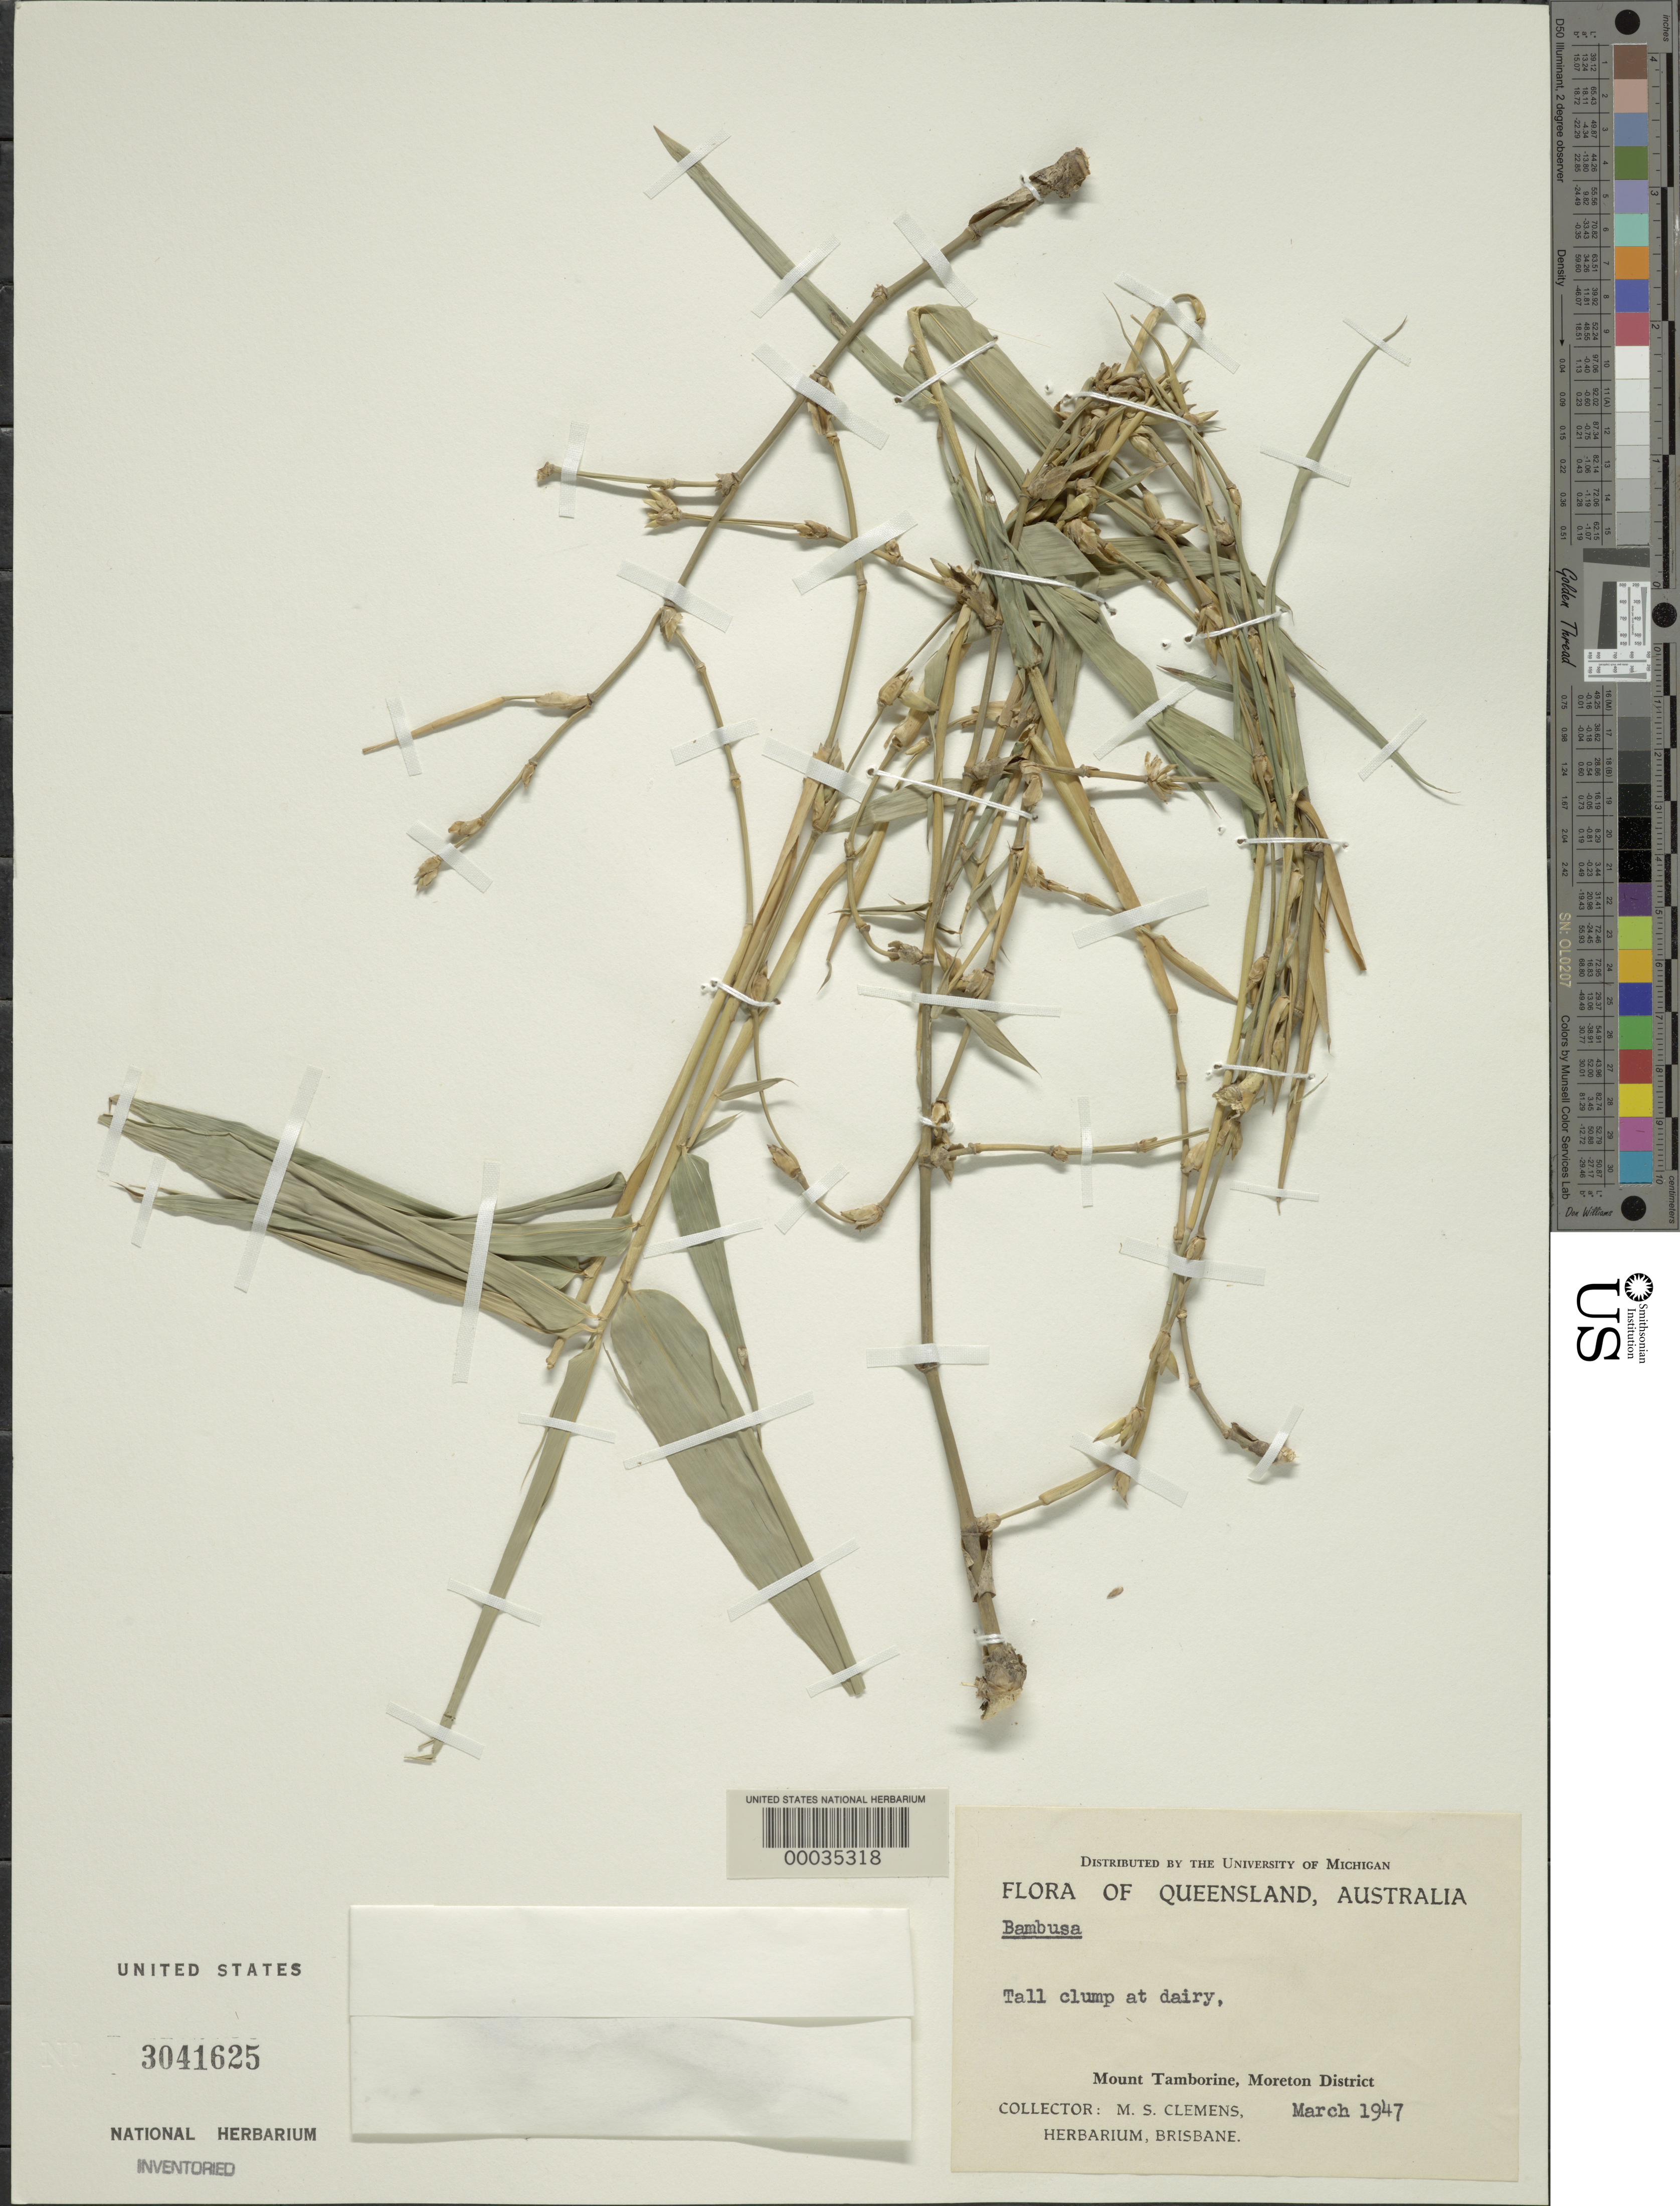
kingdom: Plantae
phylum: Tracheophyta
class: Liliopsida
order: Poales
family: Poaceae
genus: Bambusa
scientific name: Bambusa sp.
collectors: M. S. Clemens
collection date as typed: Mar 1947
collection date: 1947-03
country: Australia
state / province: Queensland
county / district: Moreton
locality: Mt. tamborine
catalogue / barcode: US 3041625